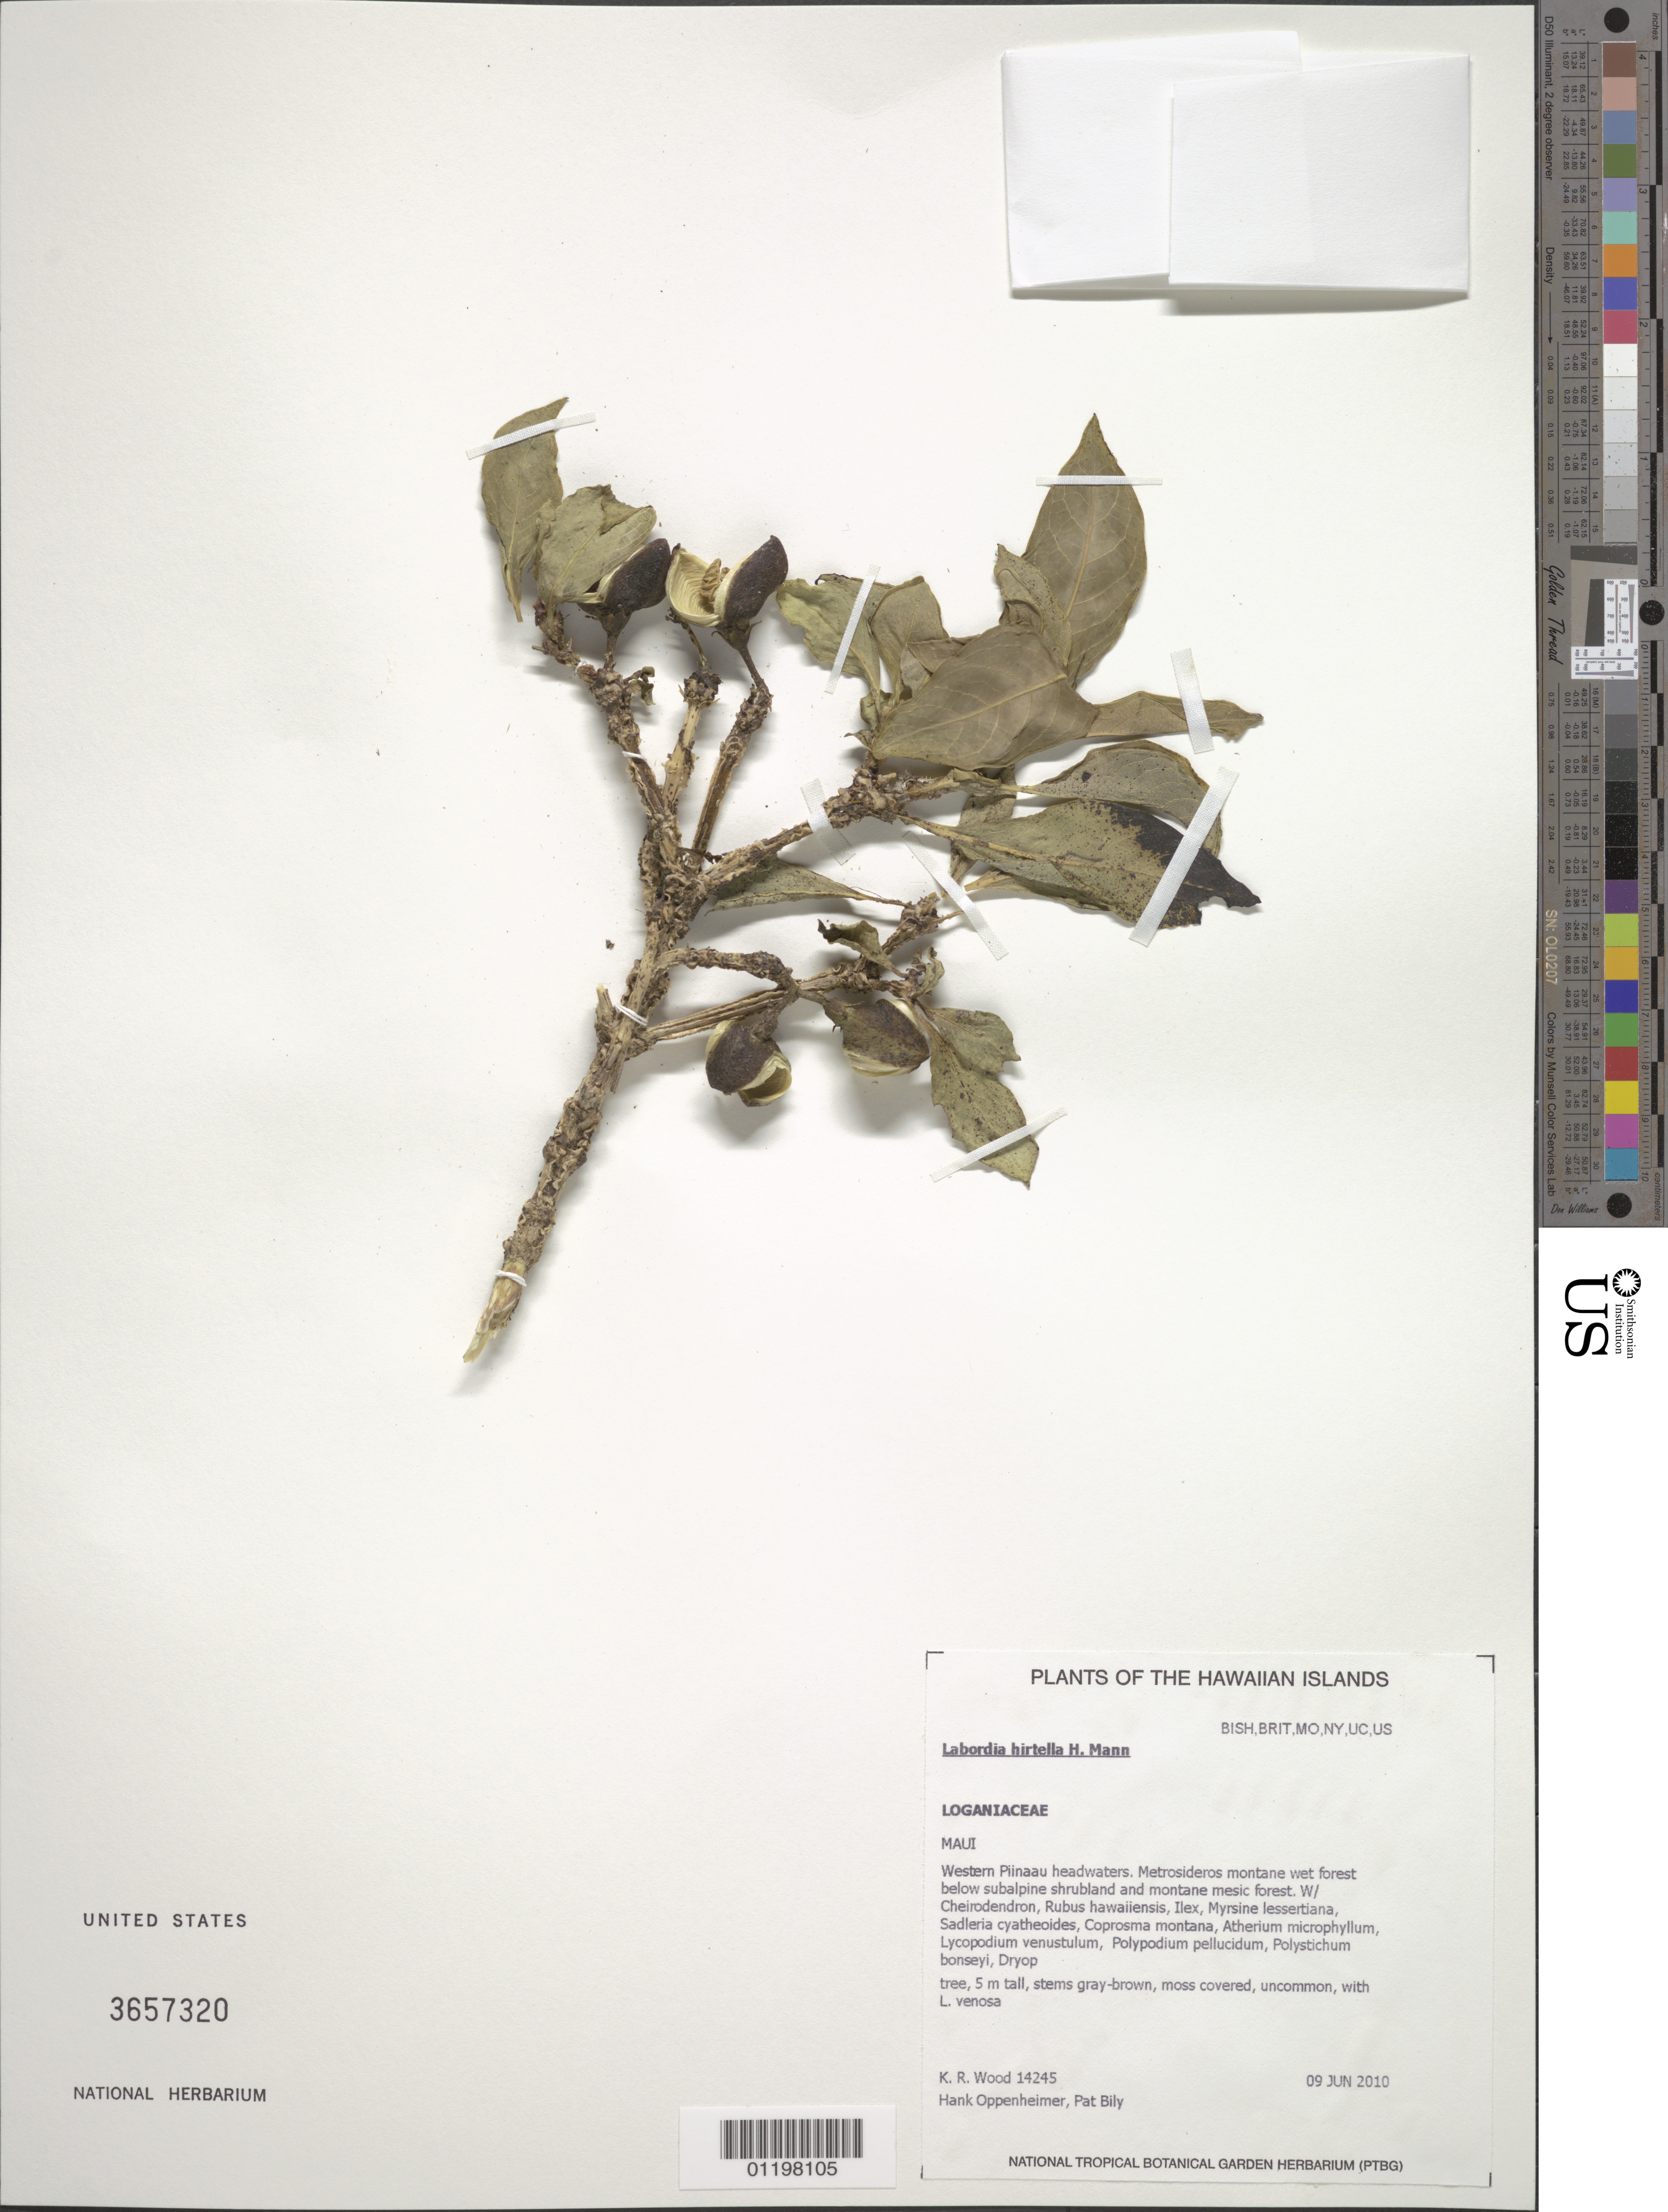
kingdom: Plantae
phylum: Tracheophyta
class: Magnoliopsida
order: Gentianales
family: Loganiaceae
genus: Geniostoma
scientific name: Geniostoma hirtellum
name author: (H. Mann) Byng & Christenh.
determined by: Wagner, W. L., (BOT), Smithsonian Institution - National Museum of Natural History (UNITED STATES)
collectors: K. R. Wood, H. L. Oppenheimer & P. Bily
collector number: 14245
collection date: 2010-06-09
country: United States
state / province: Hawaii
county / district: Maui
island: Maui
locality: Western Piinaau headwaters.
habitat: Montane mesic forest.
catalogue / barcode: US 3657320